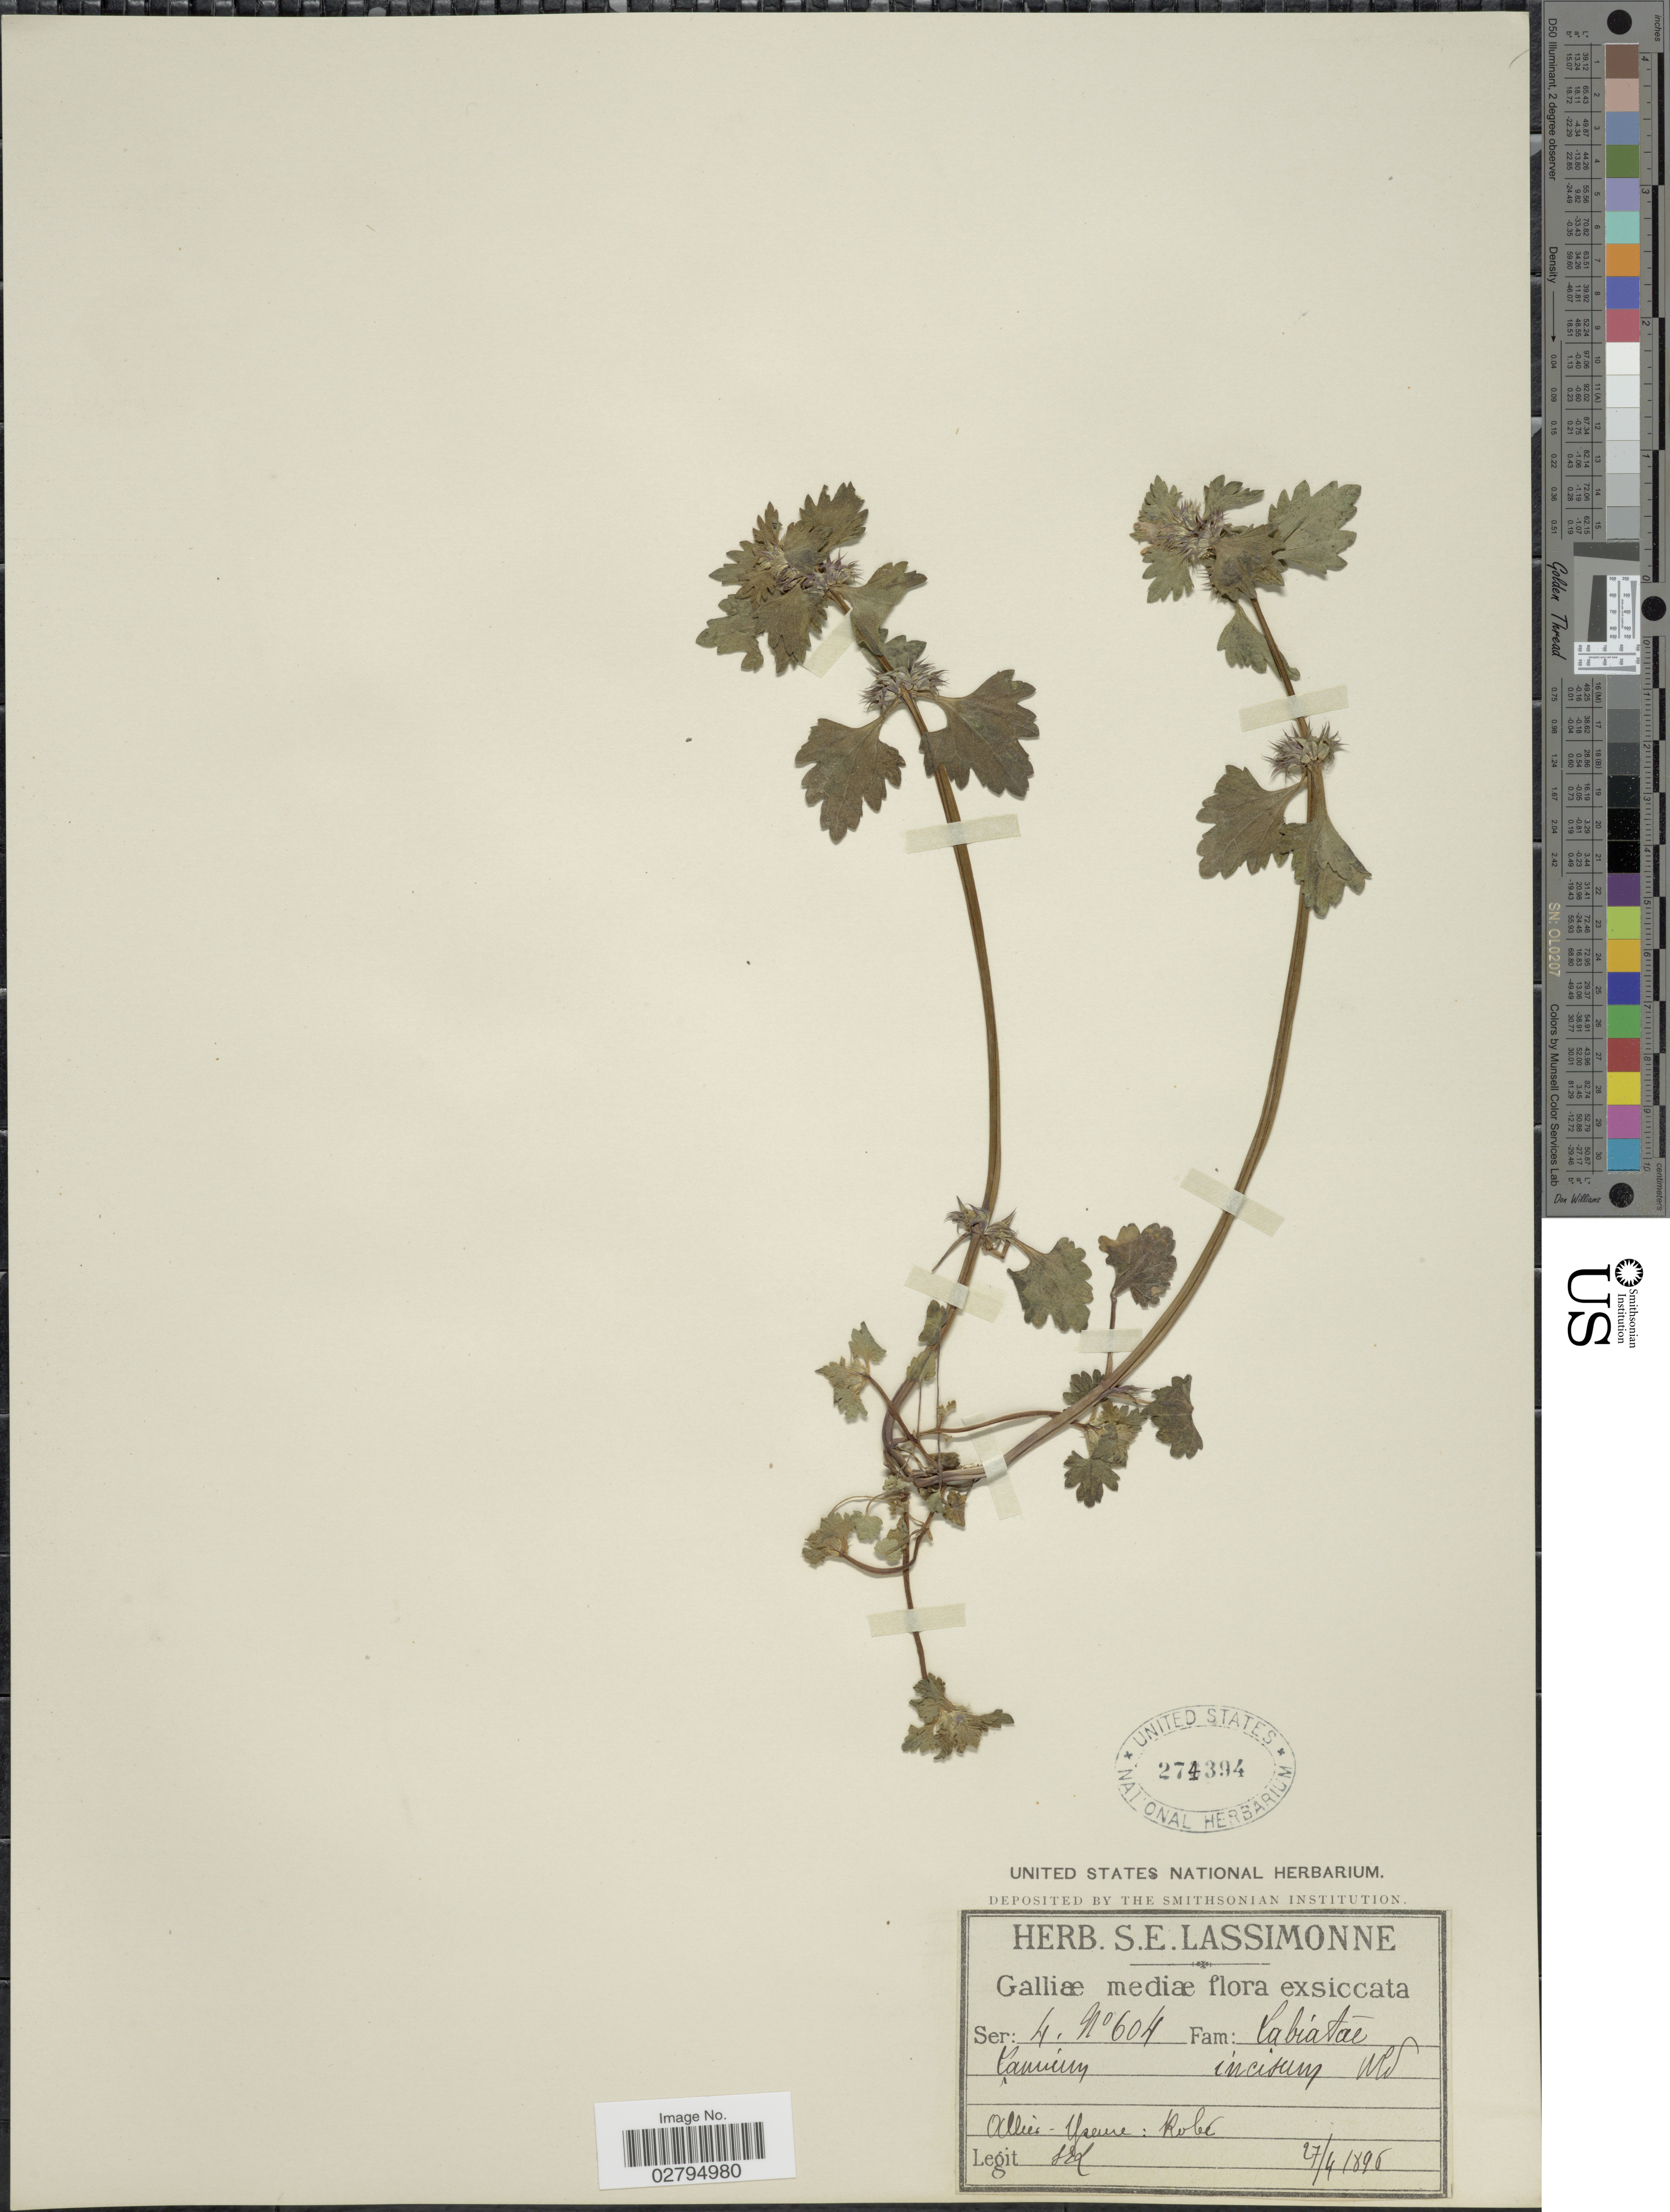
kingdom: Plantae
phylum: Tracheophyta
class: Magnoliopsida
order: Lamiales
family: Lamiaceae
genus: Lamium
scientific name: Lamium hybridum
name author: Vill.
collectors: S. Lassimonne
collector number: IV604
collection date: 1896-04-27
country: France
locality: Galliæ mediæ. Allier-Yzeure: Robé.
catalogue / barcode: US 274394